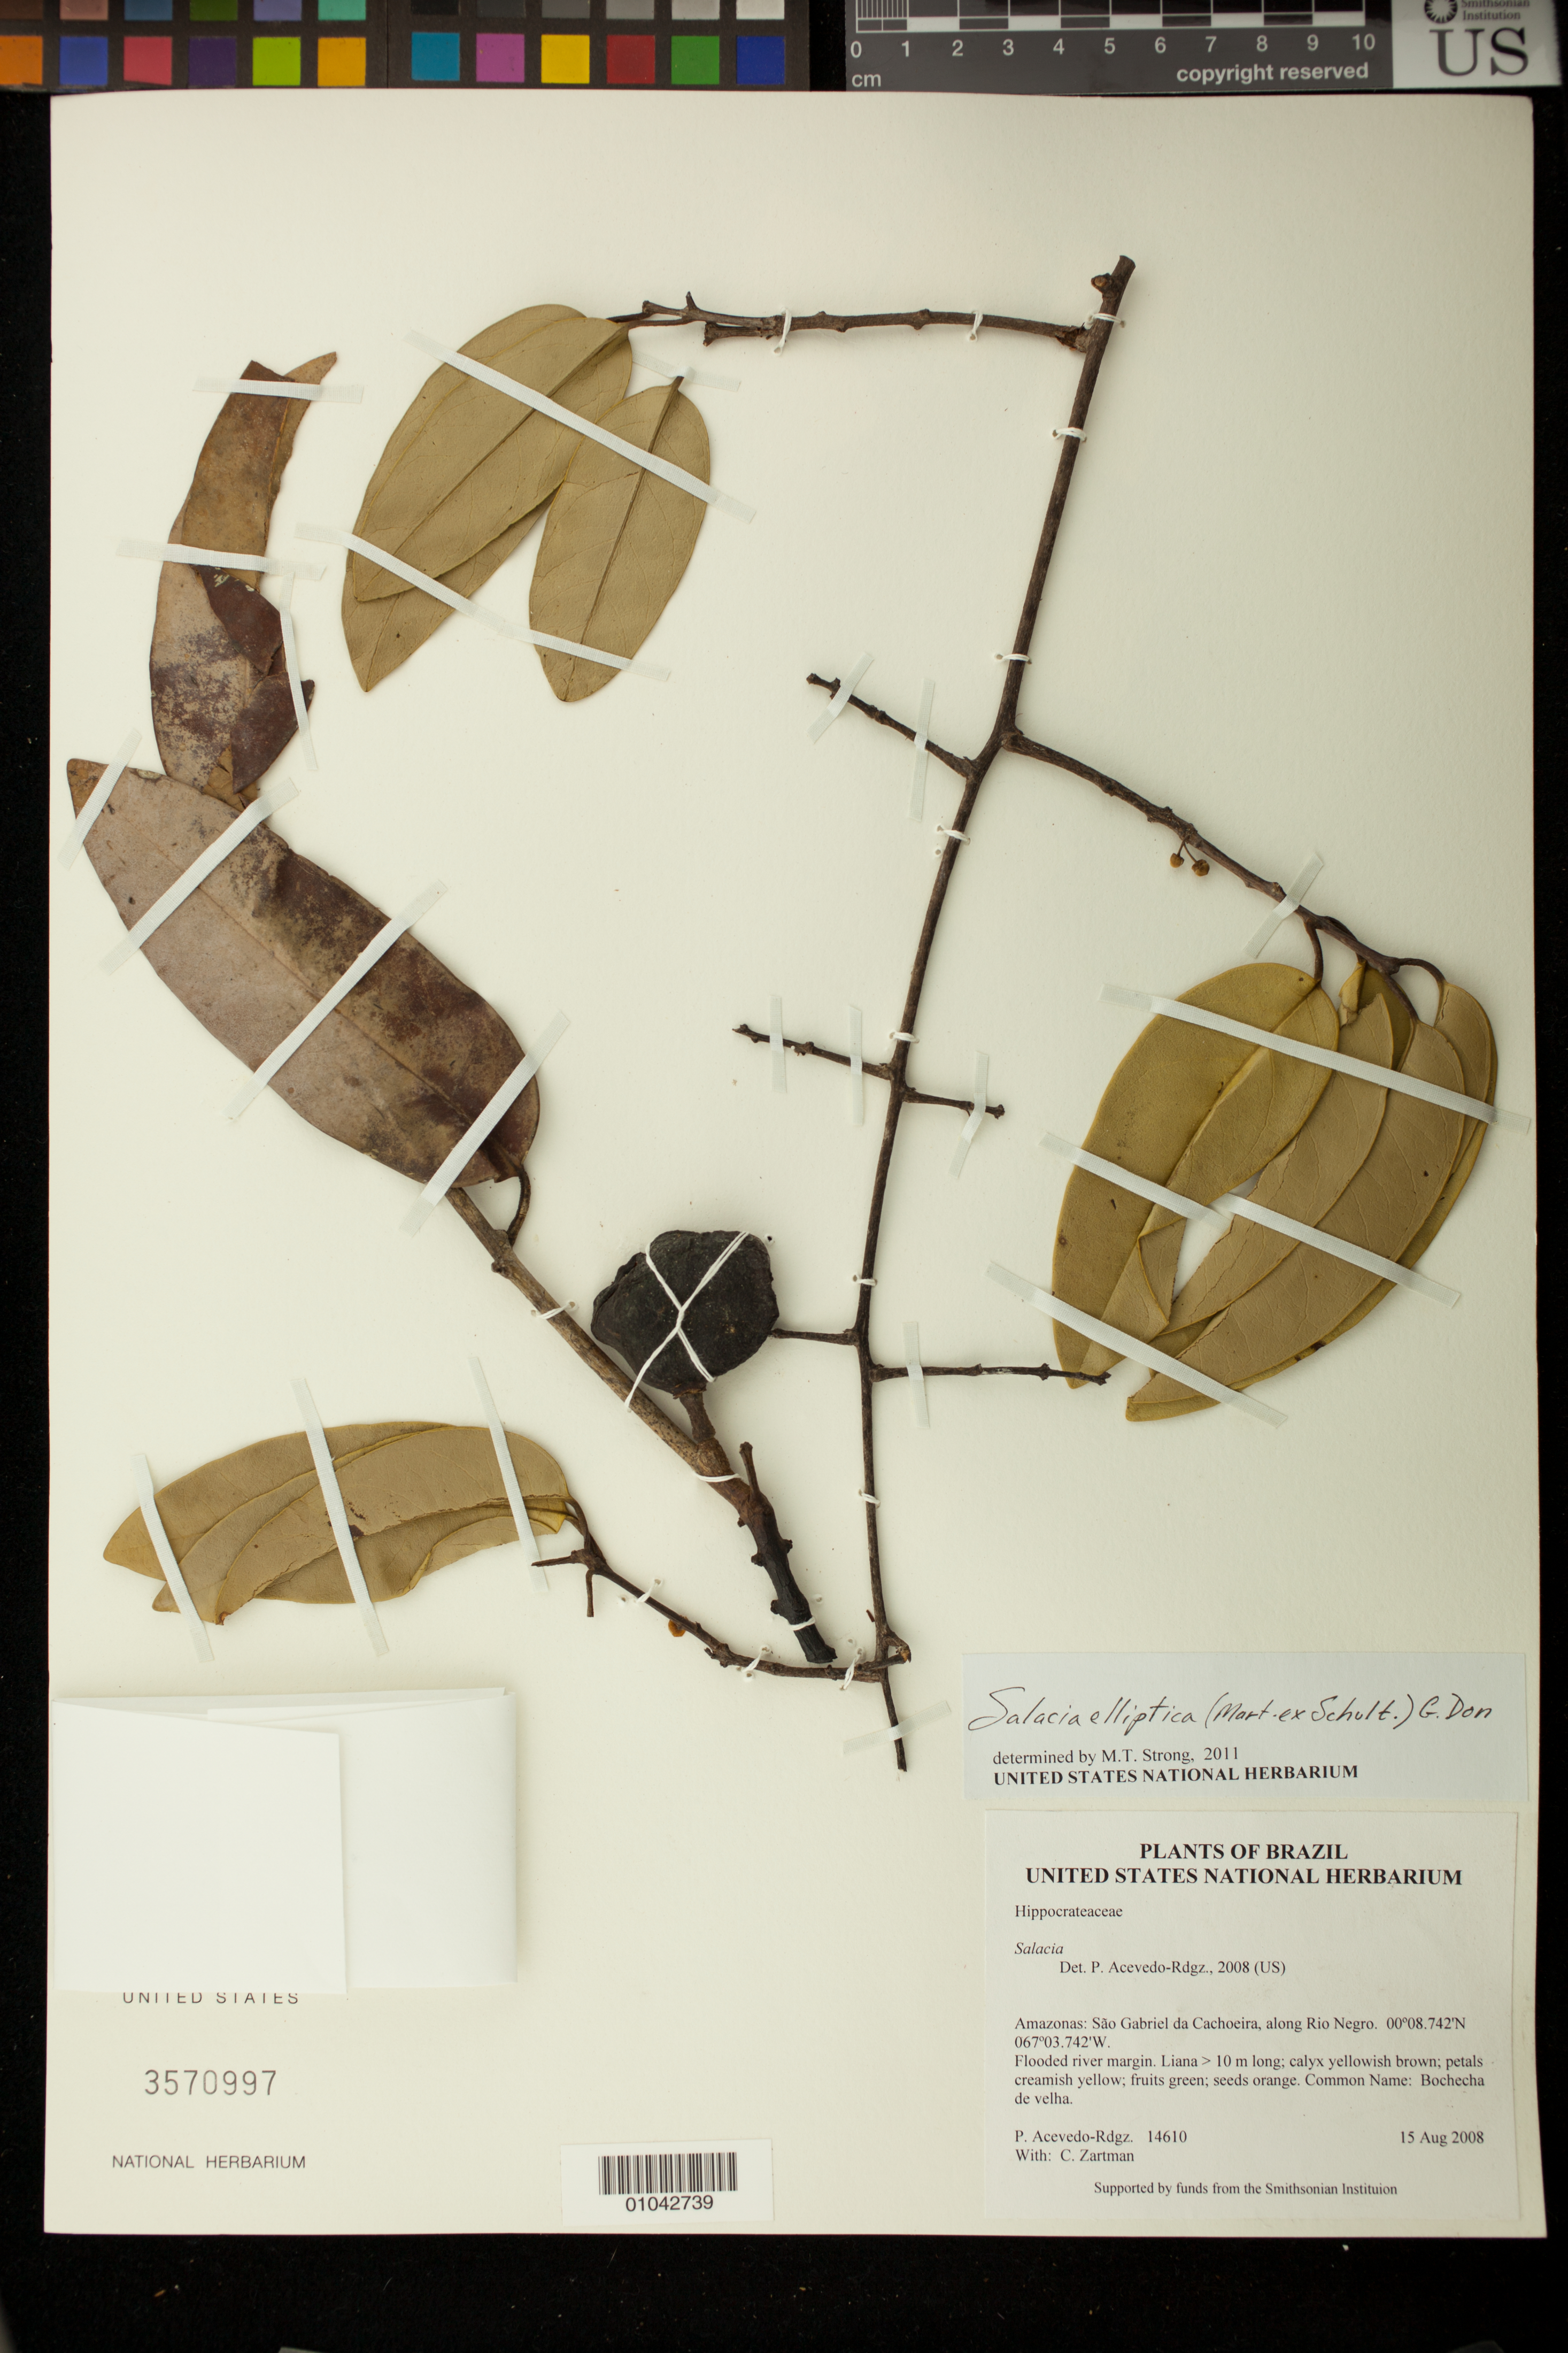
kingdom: Plantae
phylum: Tracheophyta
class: Magnoliopsida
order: Celastrales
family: Celastraceae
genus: Salacia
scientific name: Salacia impressifolia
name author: (Miers) A.C. Sm.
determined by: Lombardi, Julio A.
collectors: P. Acevedo-Rodr. & C. Zartman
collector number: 14610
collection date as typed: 15 Aug 2008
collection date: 2008-08-15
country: Brazil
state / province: Amazonas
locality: Amazonas: São Gabriel da Cachoeira, along Rio Negro.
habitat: Flooded river margin.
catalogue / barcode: US 3570997